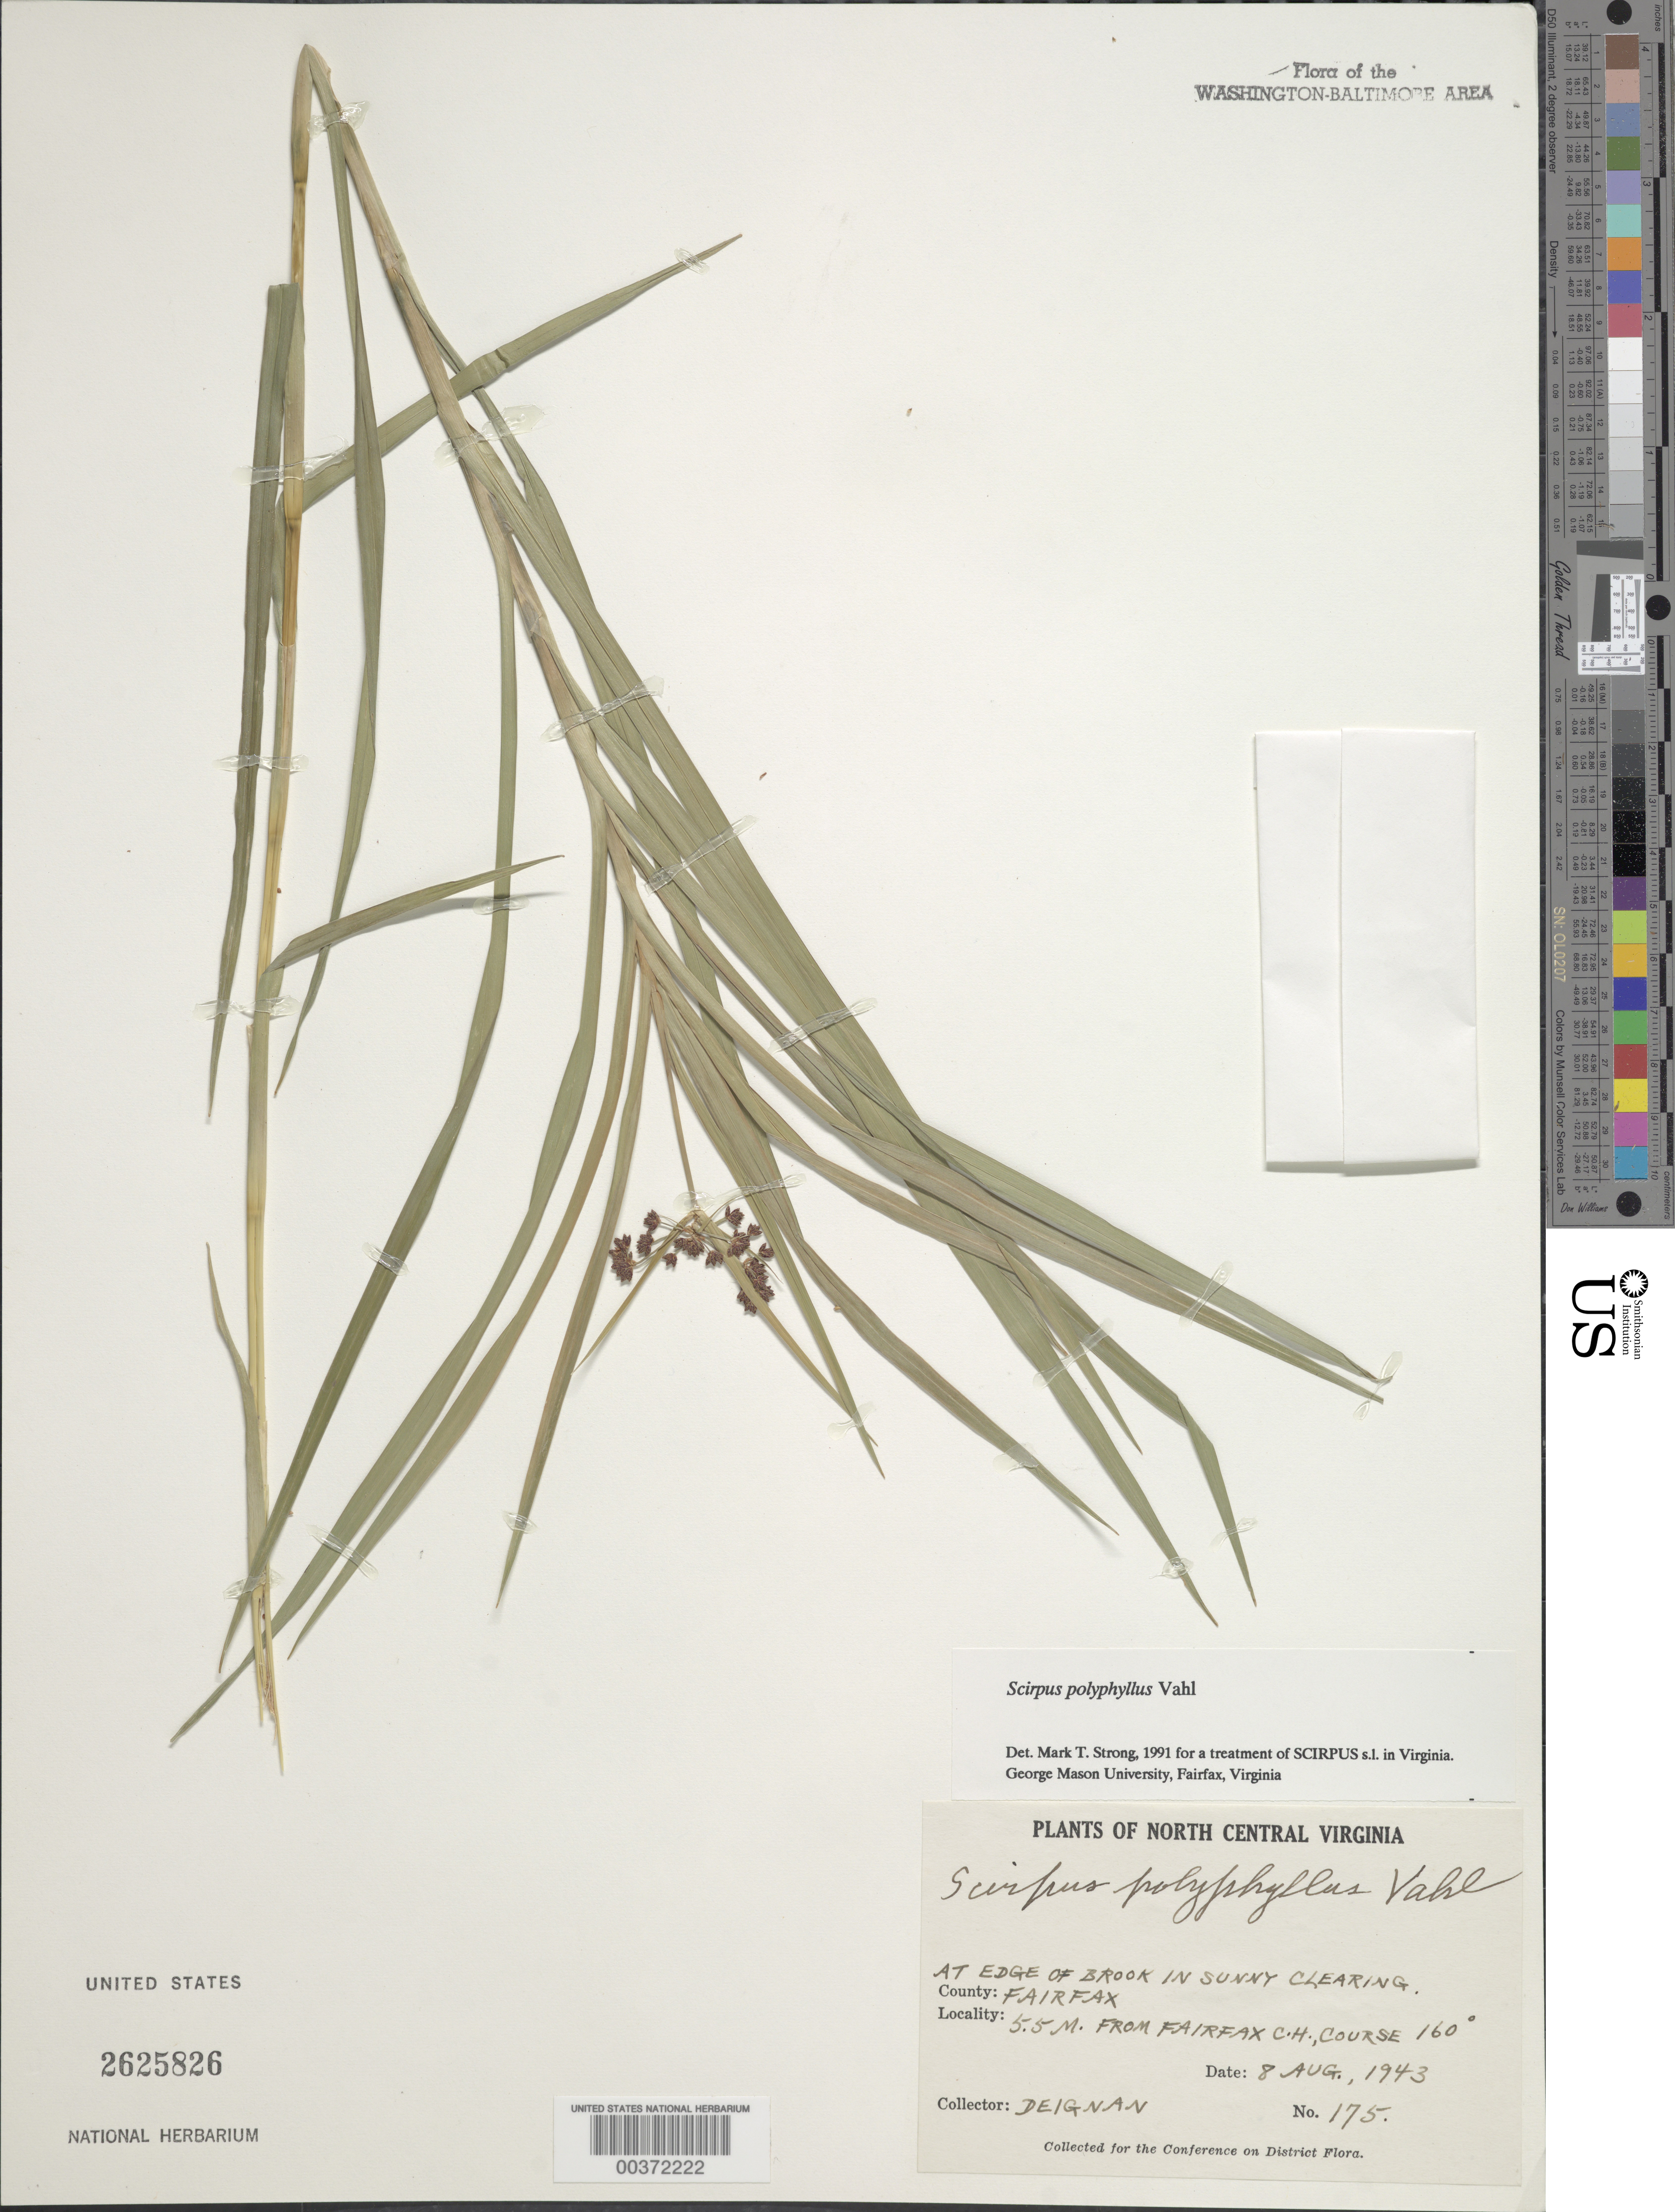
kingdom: Plantae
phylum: Tracheophyta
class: Liliopsida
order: Poales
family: Cyperaceae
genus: Scirpus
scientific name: Scirpus polyphyllus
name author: Vahl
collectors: H. Deignan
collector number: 175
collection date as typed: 08 Aug 1943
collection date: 1943-08-08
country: United States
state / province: Virginia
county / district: Fairfax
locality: clearing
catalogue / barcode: US 2625826